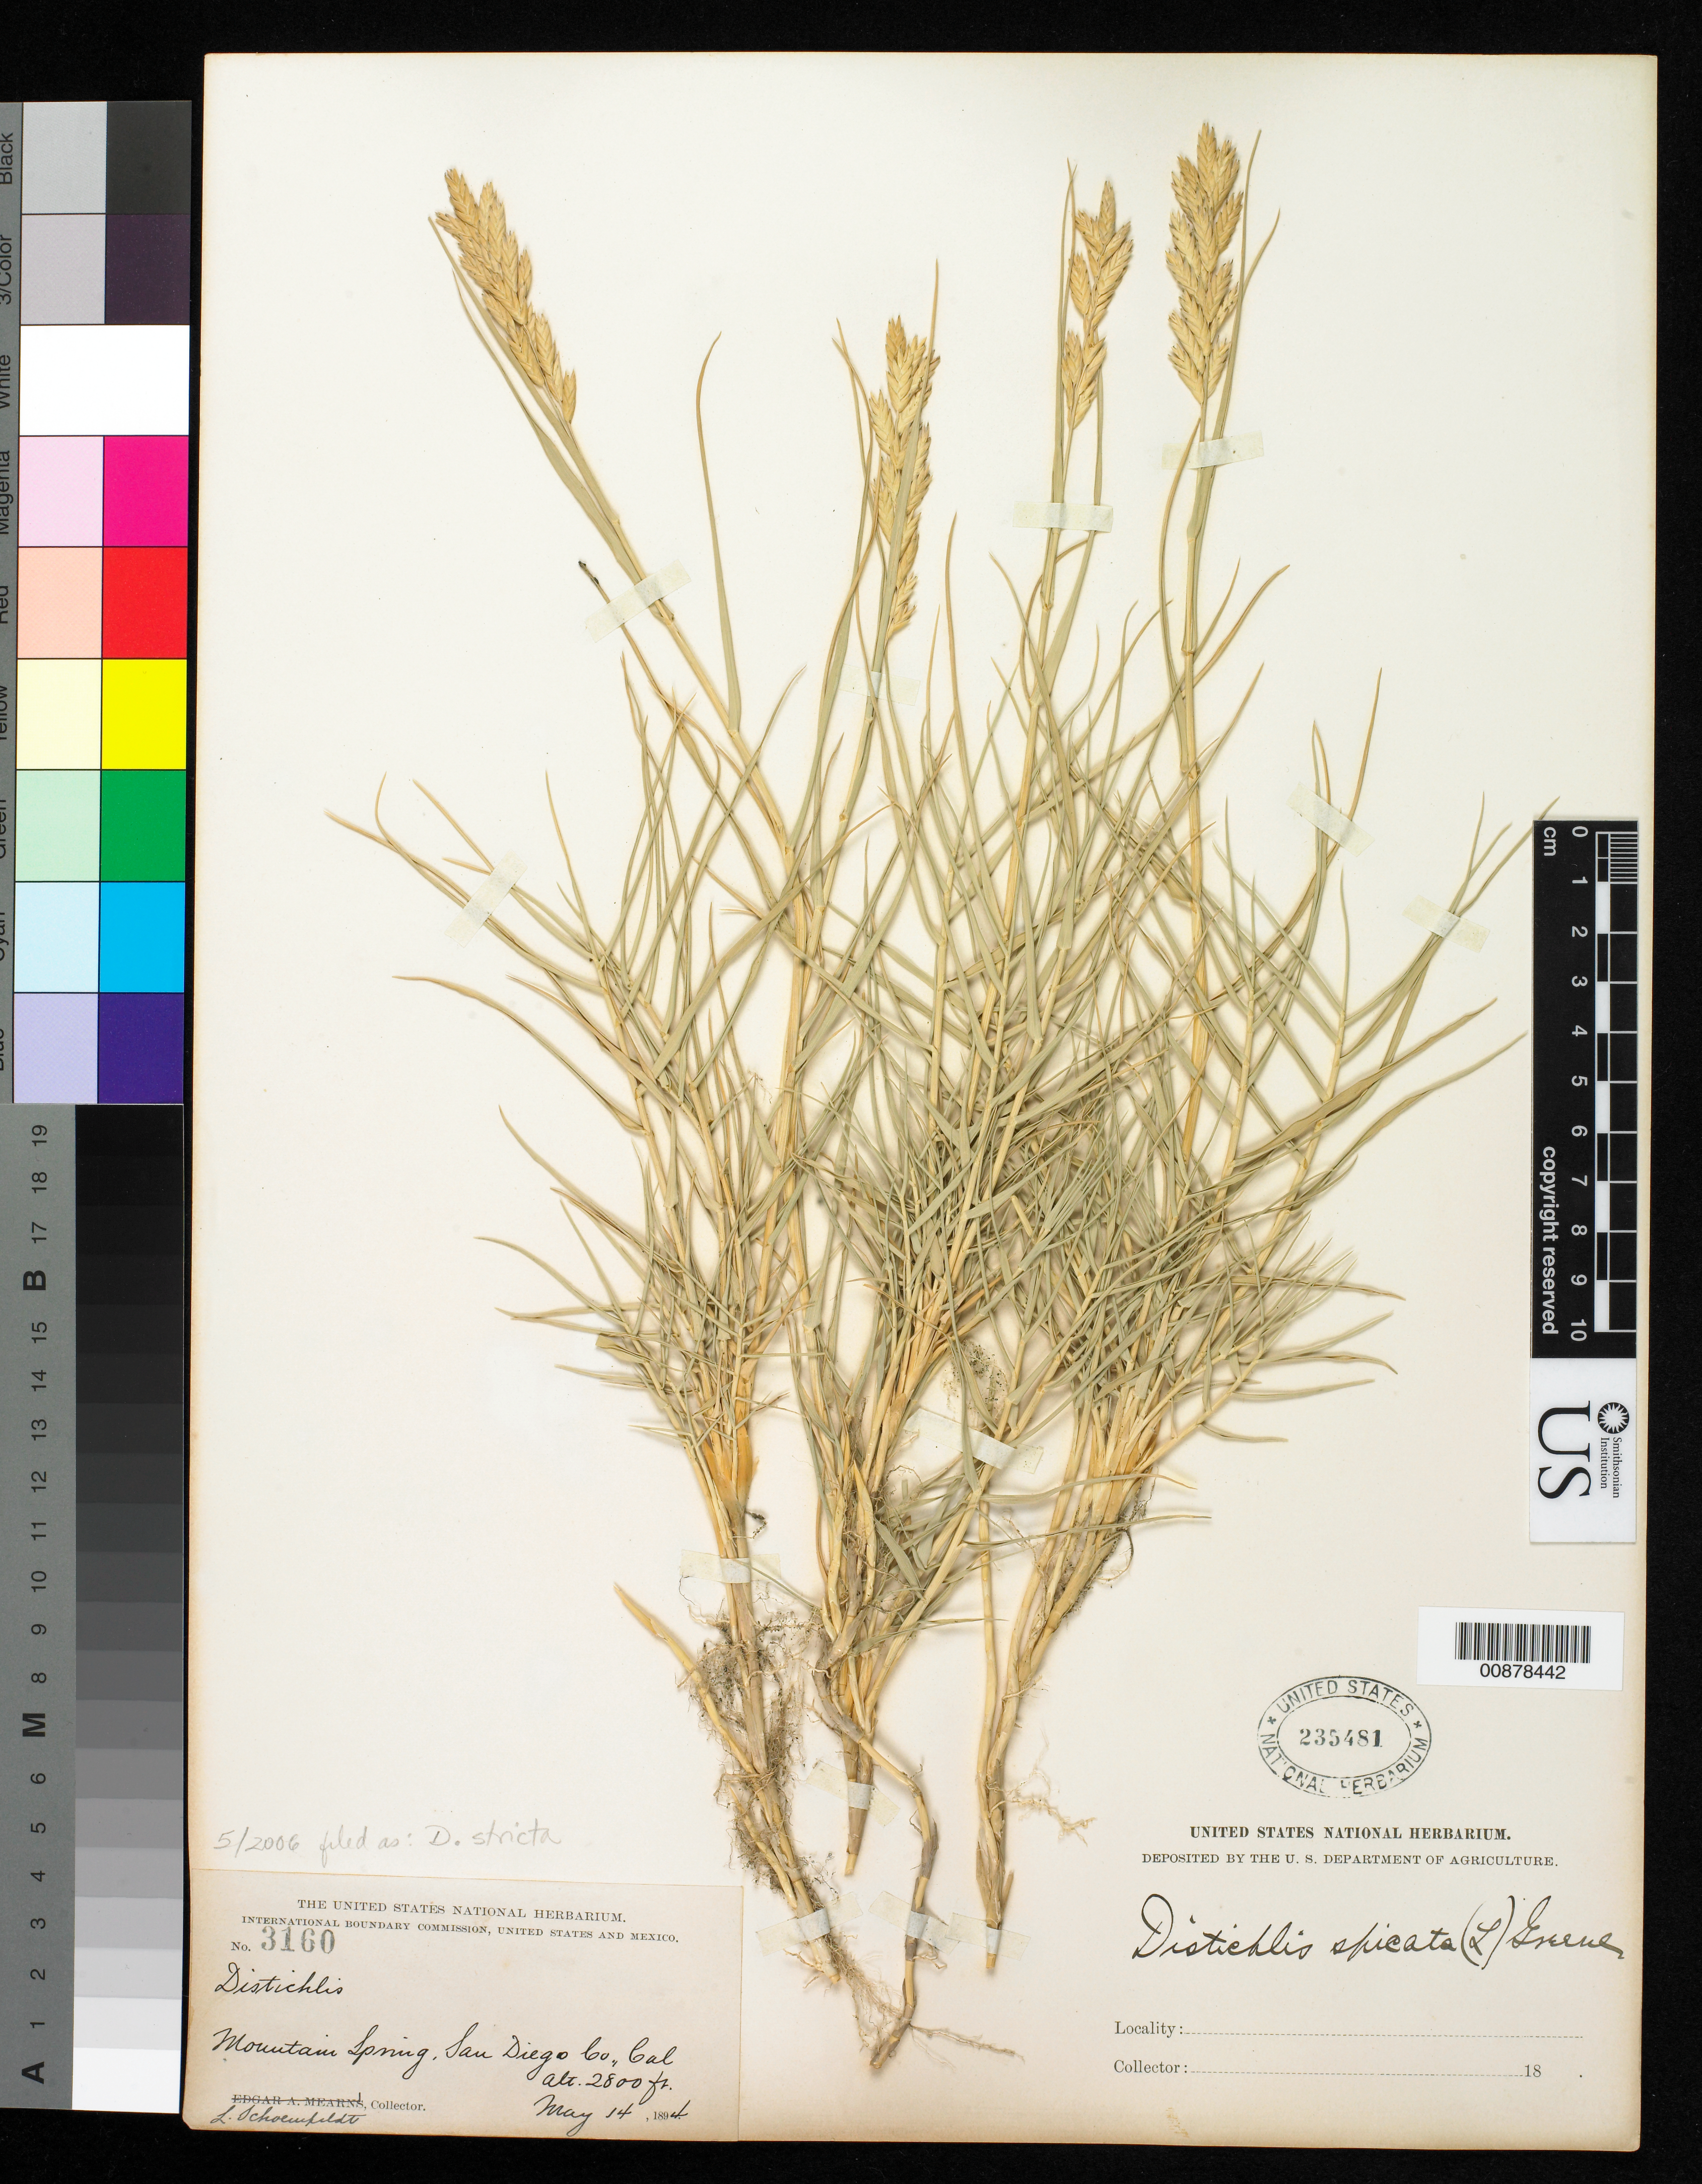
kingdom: Plantae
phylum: Tracheophyta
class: Liliopsida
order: Poales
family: Poaceae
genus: Distichlis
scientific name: Distichlis stricta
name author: (Torr.) Rydb.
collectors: L. Schoenfeldt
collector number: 3160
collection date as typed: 14 May 1894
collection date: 1894-05-14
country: United States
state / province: California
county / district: San Diego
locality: Mountain Springs, San Diego County, California.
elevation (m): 853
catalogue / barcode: US 235481